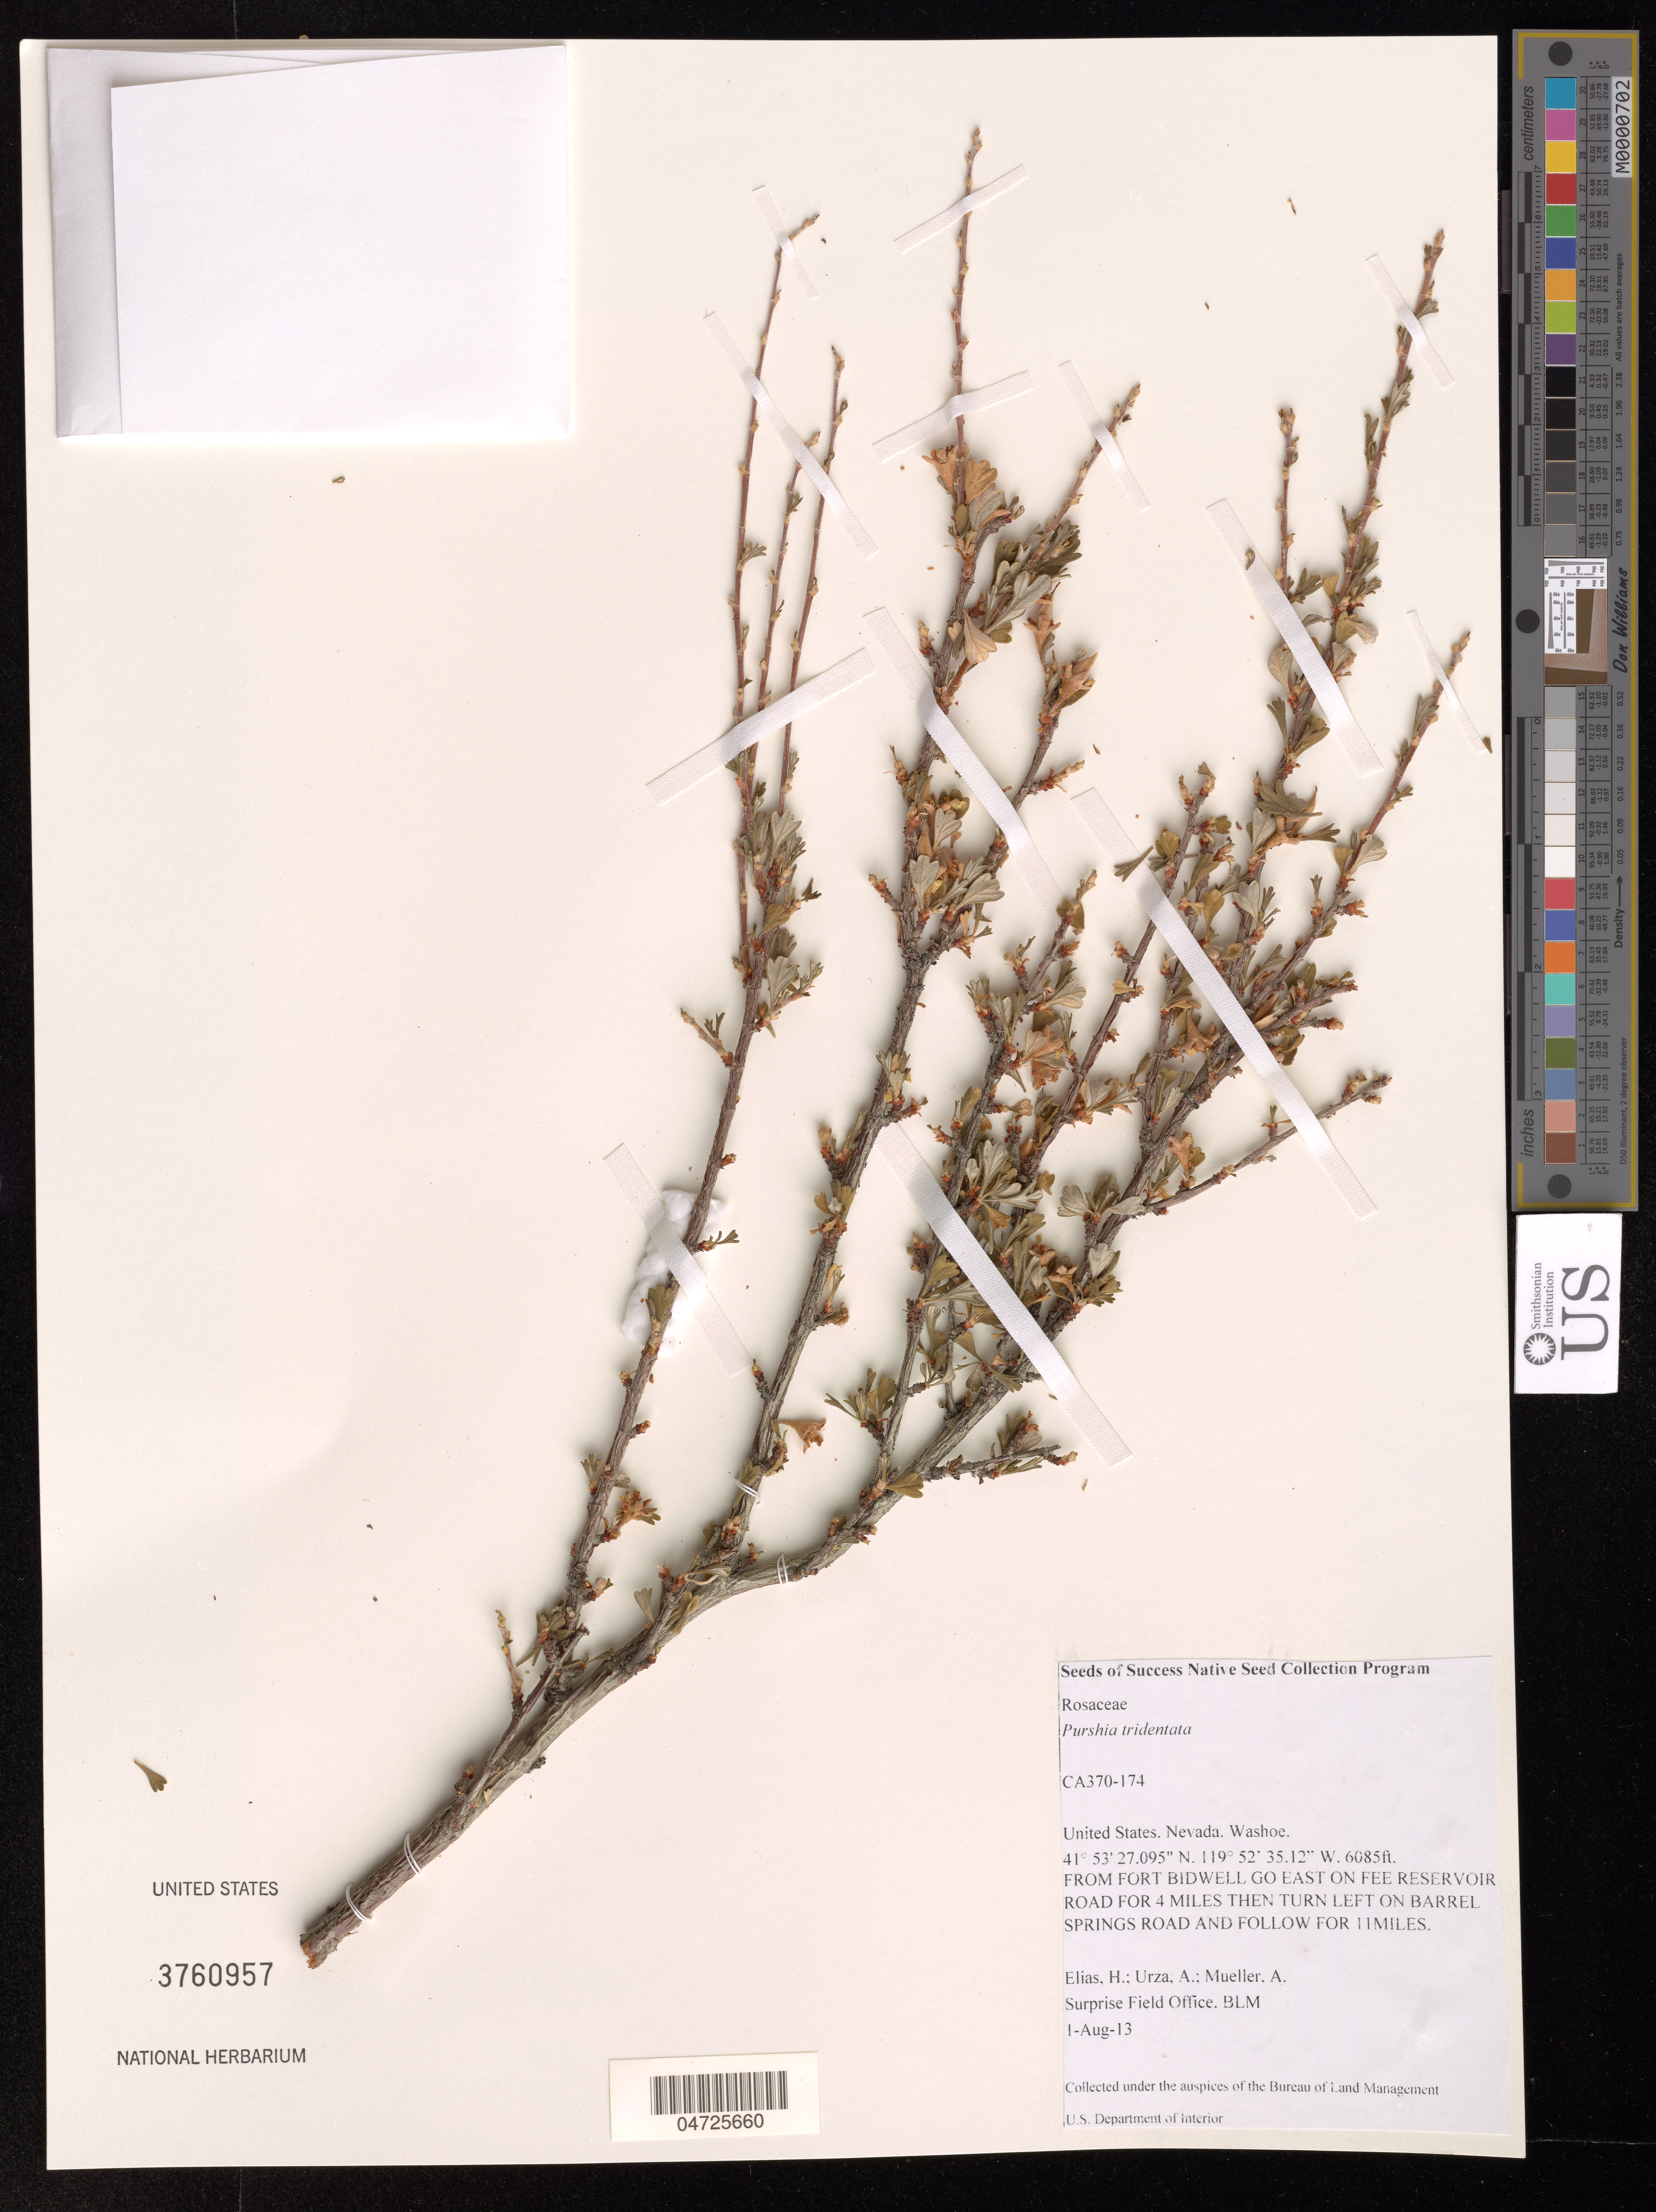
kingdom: Plantae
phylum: Tracheophyta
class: Magnoliopsida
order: Rosales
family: Rosaceae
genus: Purshia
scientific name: Purshia tridentata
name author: (Pursh) DC.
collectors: H. Elias, A. Urza & A. Mueller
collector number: CA370-174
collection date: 2013-08-01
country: United States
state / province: Nevada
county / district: Washoe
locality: Washoe. From Fort Bidwell go east on Fee Reservoir road for 4 miles then turn left on Barrel Springs road and follow for 11 miles.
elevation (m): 1855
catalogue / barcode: US 3760957